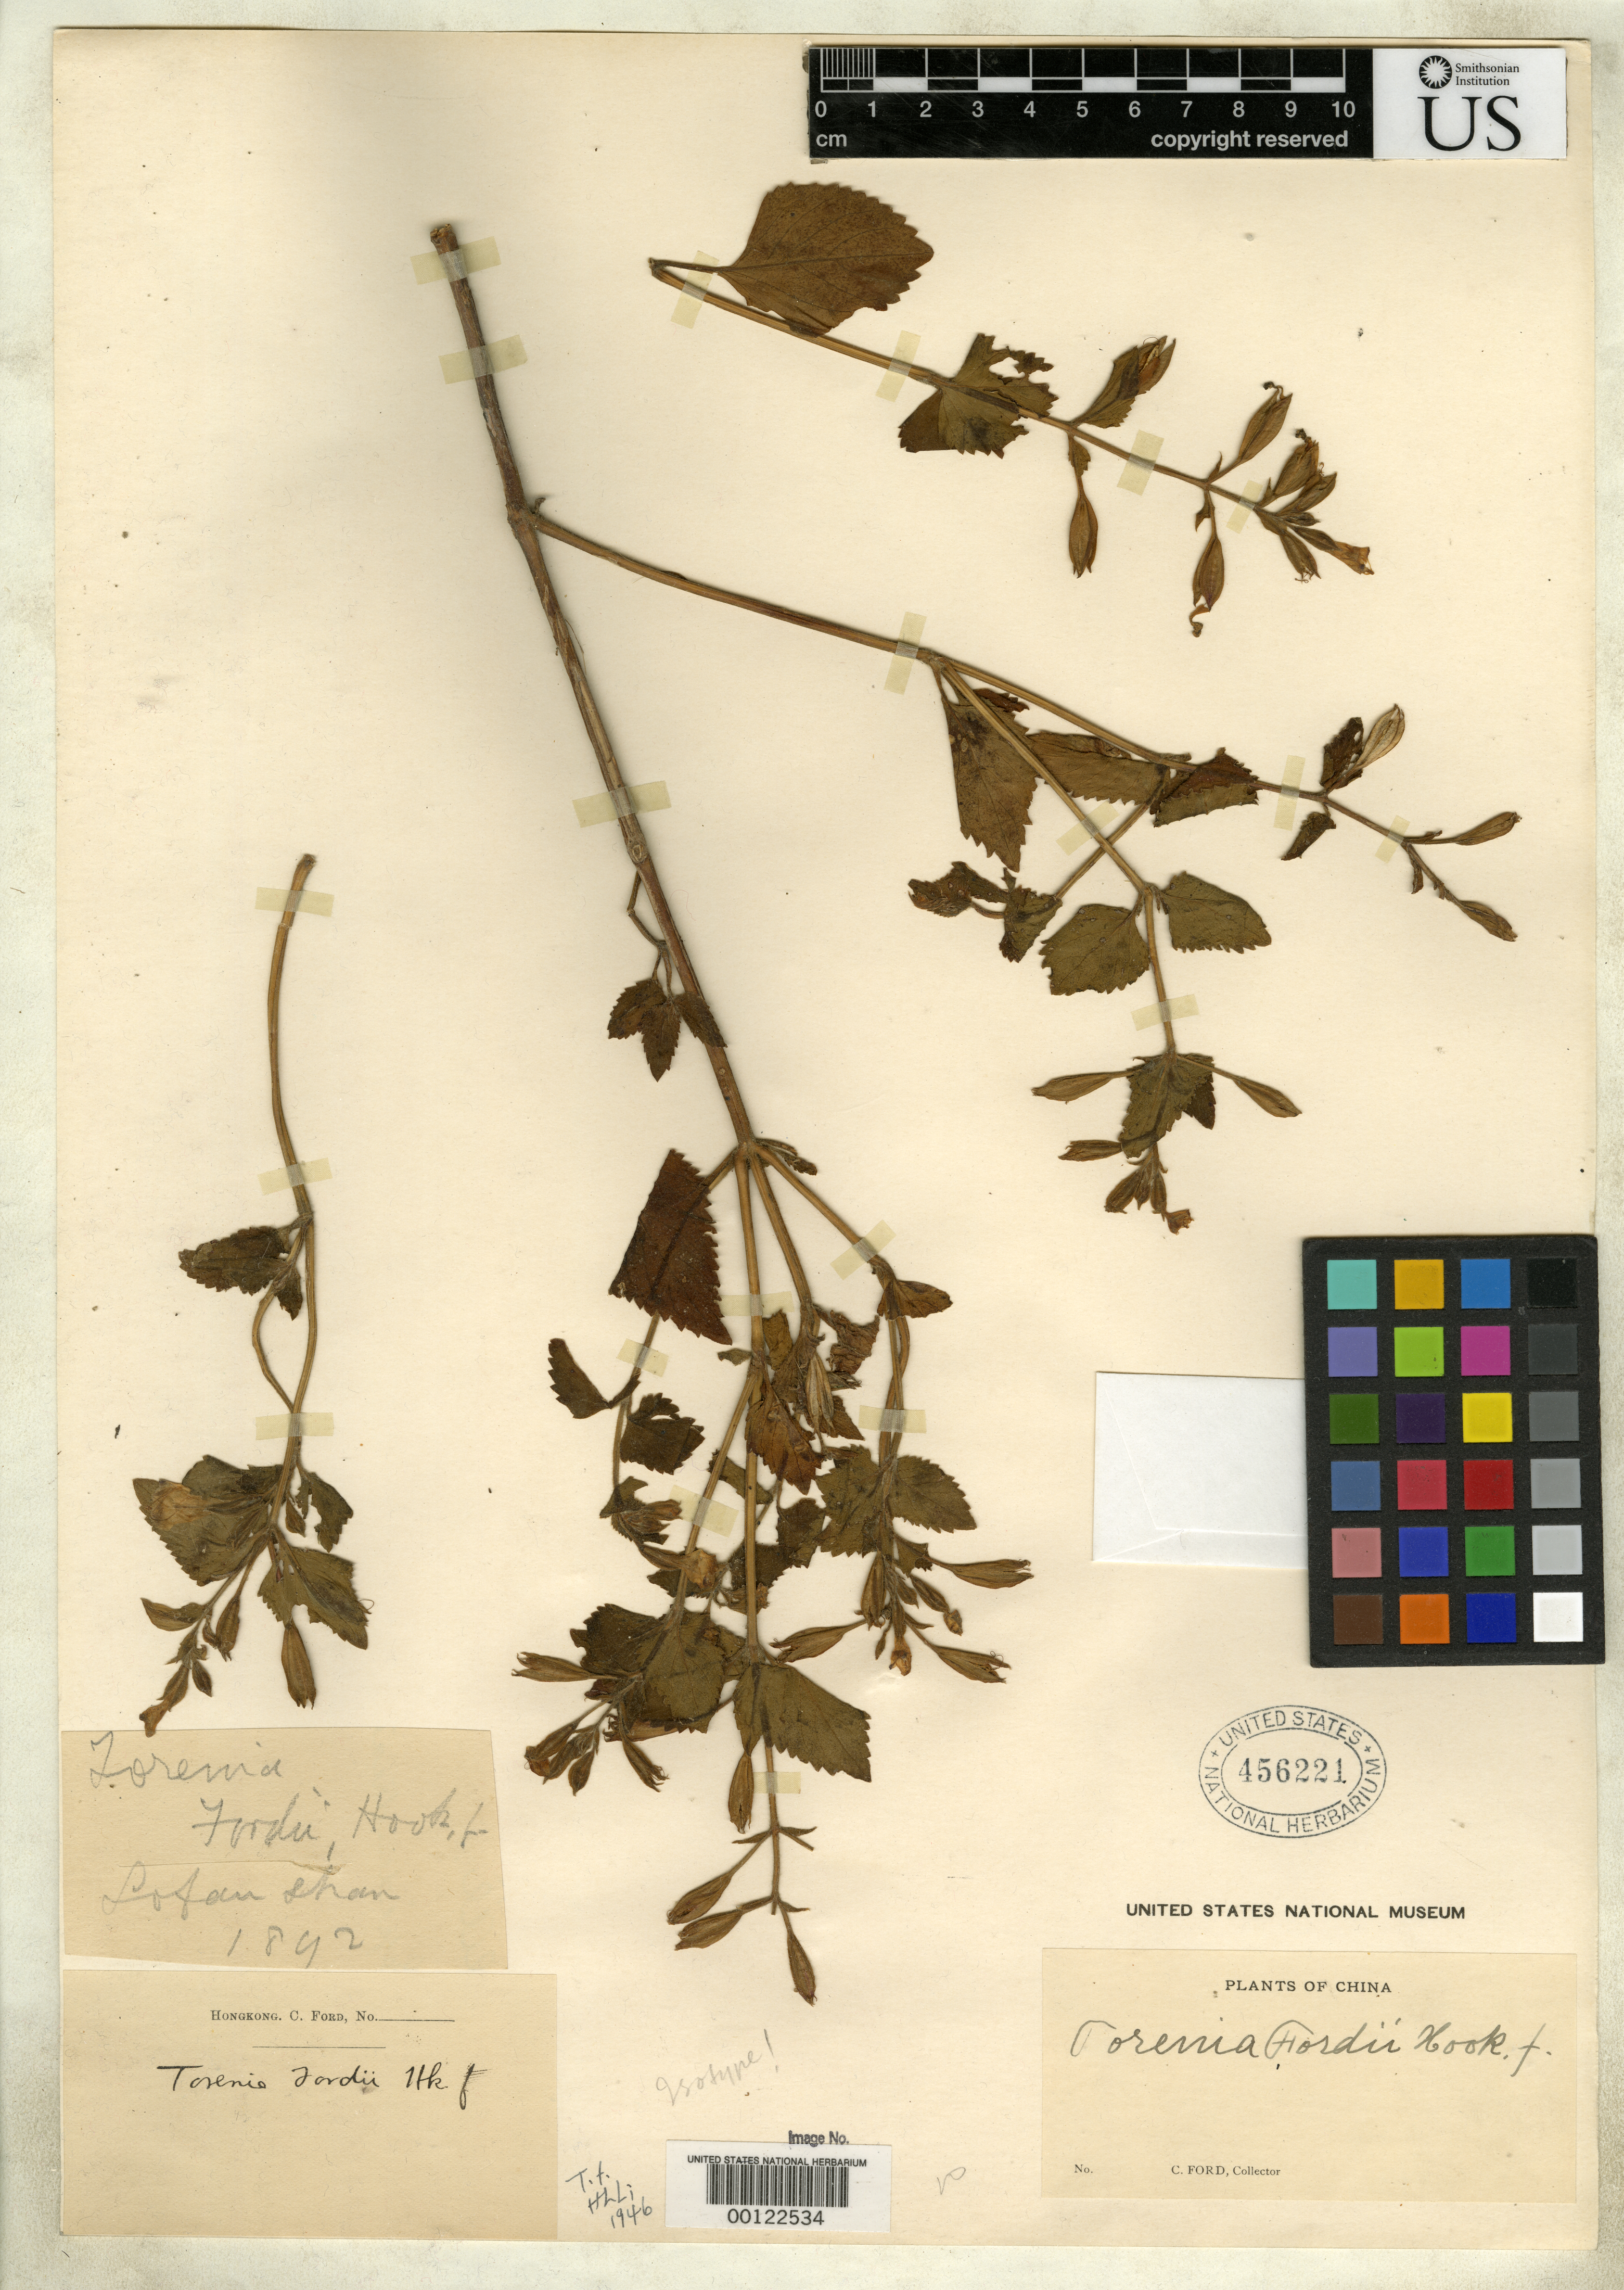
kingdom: Plantae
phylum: Tracheophyta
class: Magnoliopsida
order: Lamiales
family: Linderniaceae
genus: Torenia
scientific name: Torenia fordii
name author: Hook. f.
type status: Isotype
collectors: C. Ford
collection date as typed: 1892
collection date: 1892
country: China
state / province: Guangdong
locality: Lofan Shan.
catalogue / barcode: US 456221